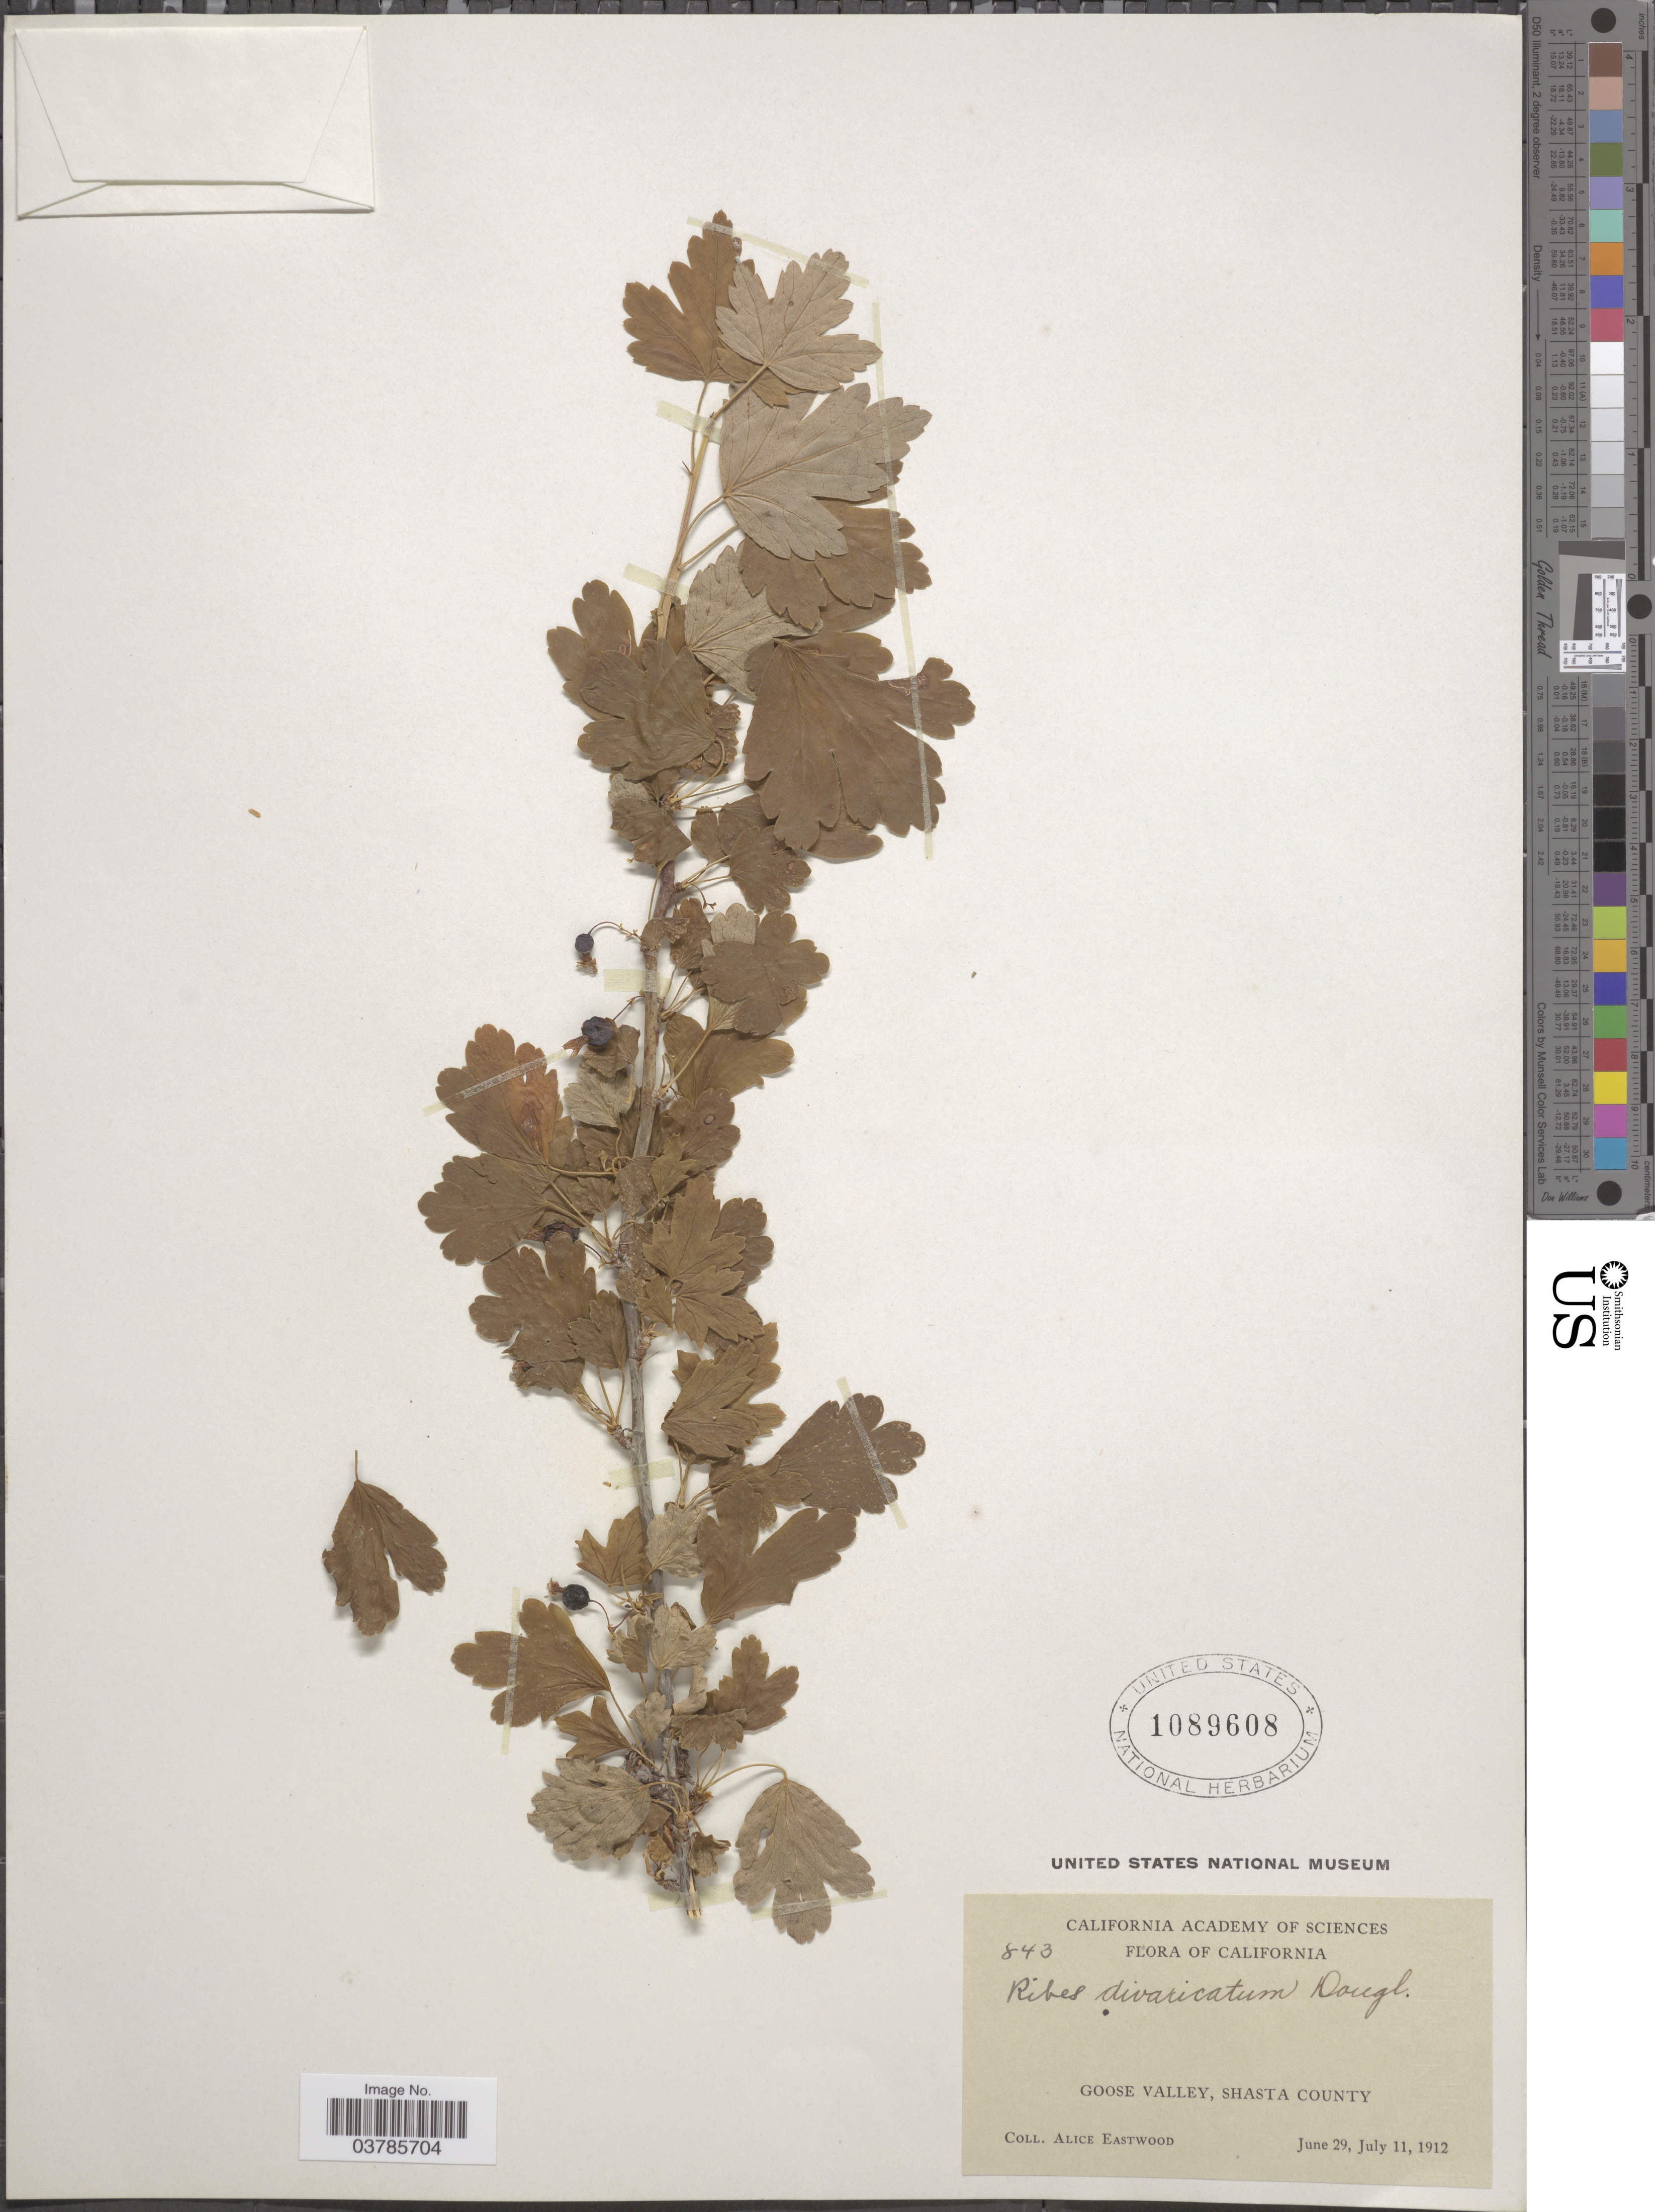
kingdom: Plantae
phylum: Tracheophyta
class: Magnoliopsida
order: Saxifragales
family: Grossulariaceae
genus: Ribes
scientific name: Ribes divaricatum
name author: Douglas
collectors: A. Eastwood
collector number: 843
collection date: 1912-06-29/1912-07-11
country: United States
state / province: California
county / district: Shasta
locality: Goose Valley, Shasta County.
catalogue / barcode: US 1089608